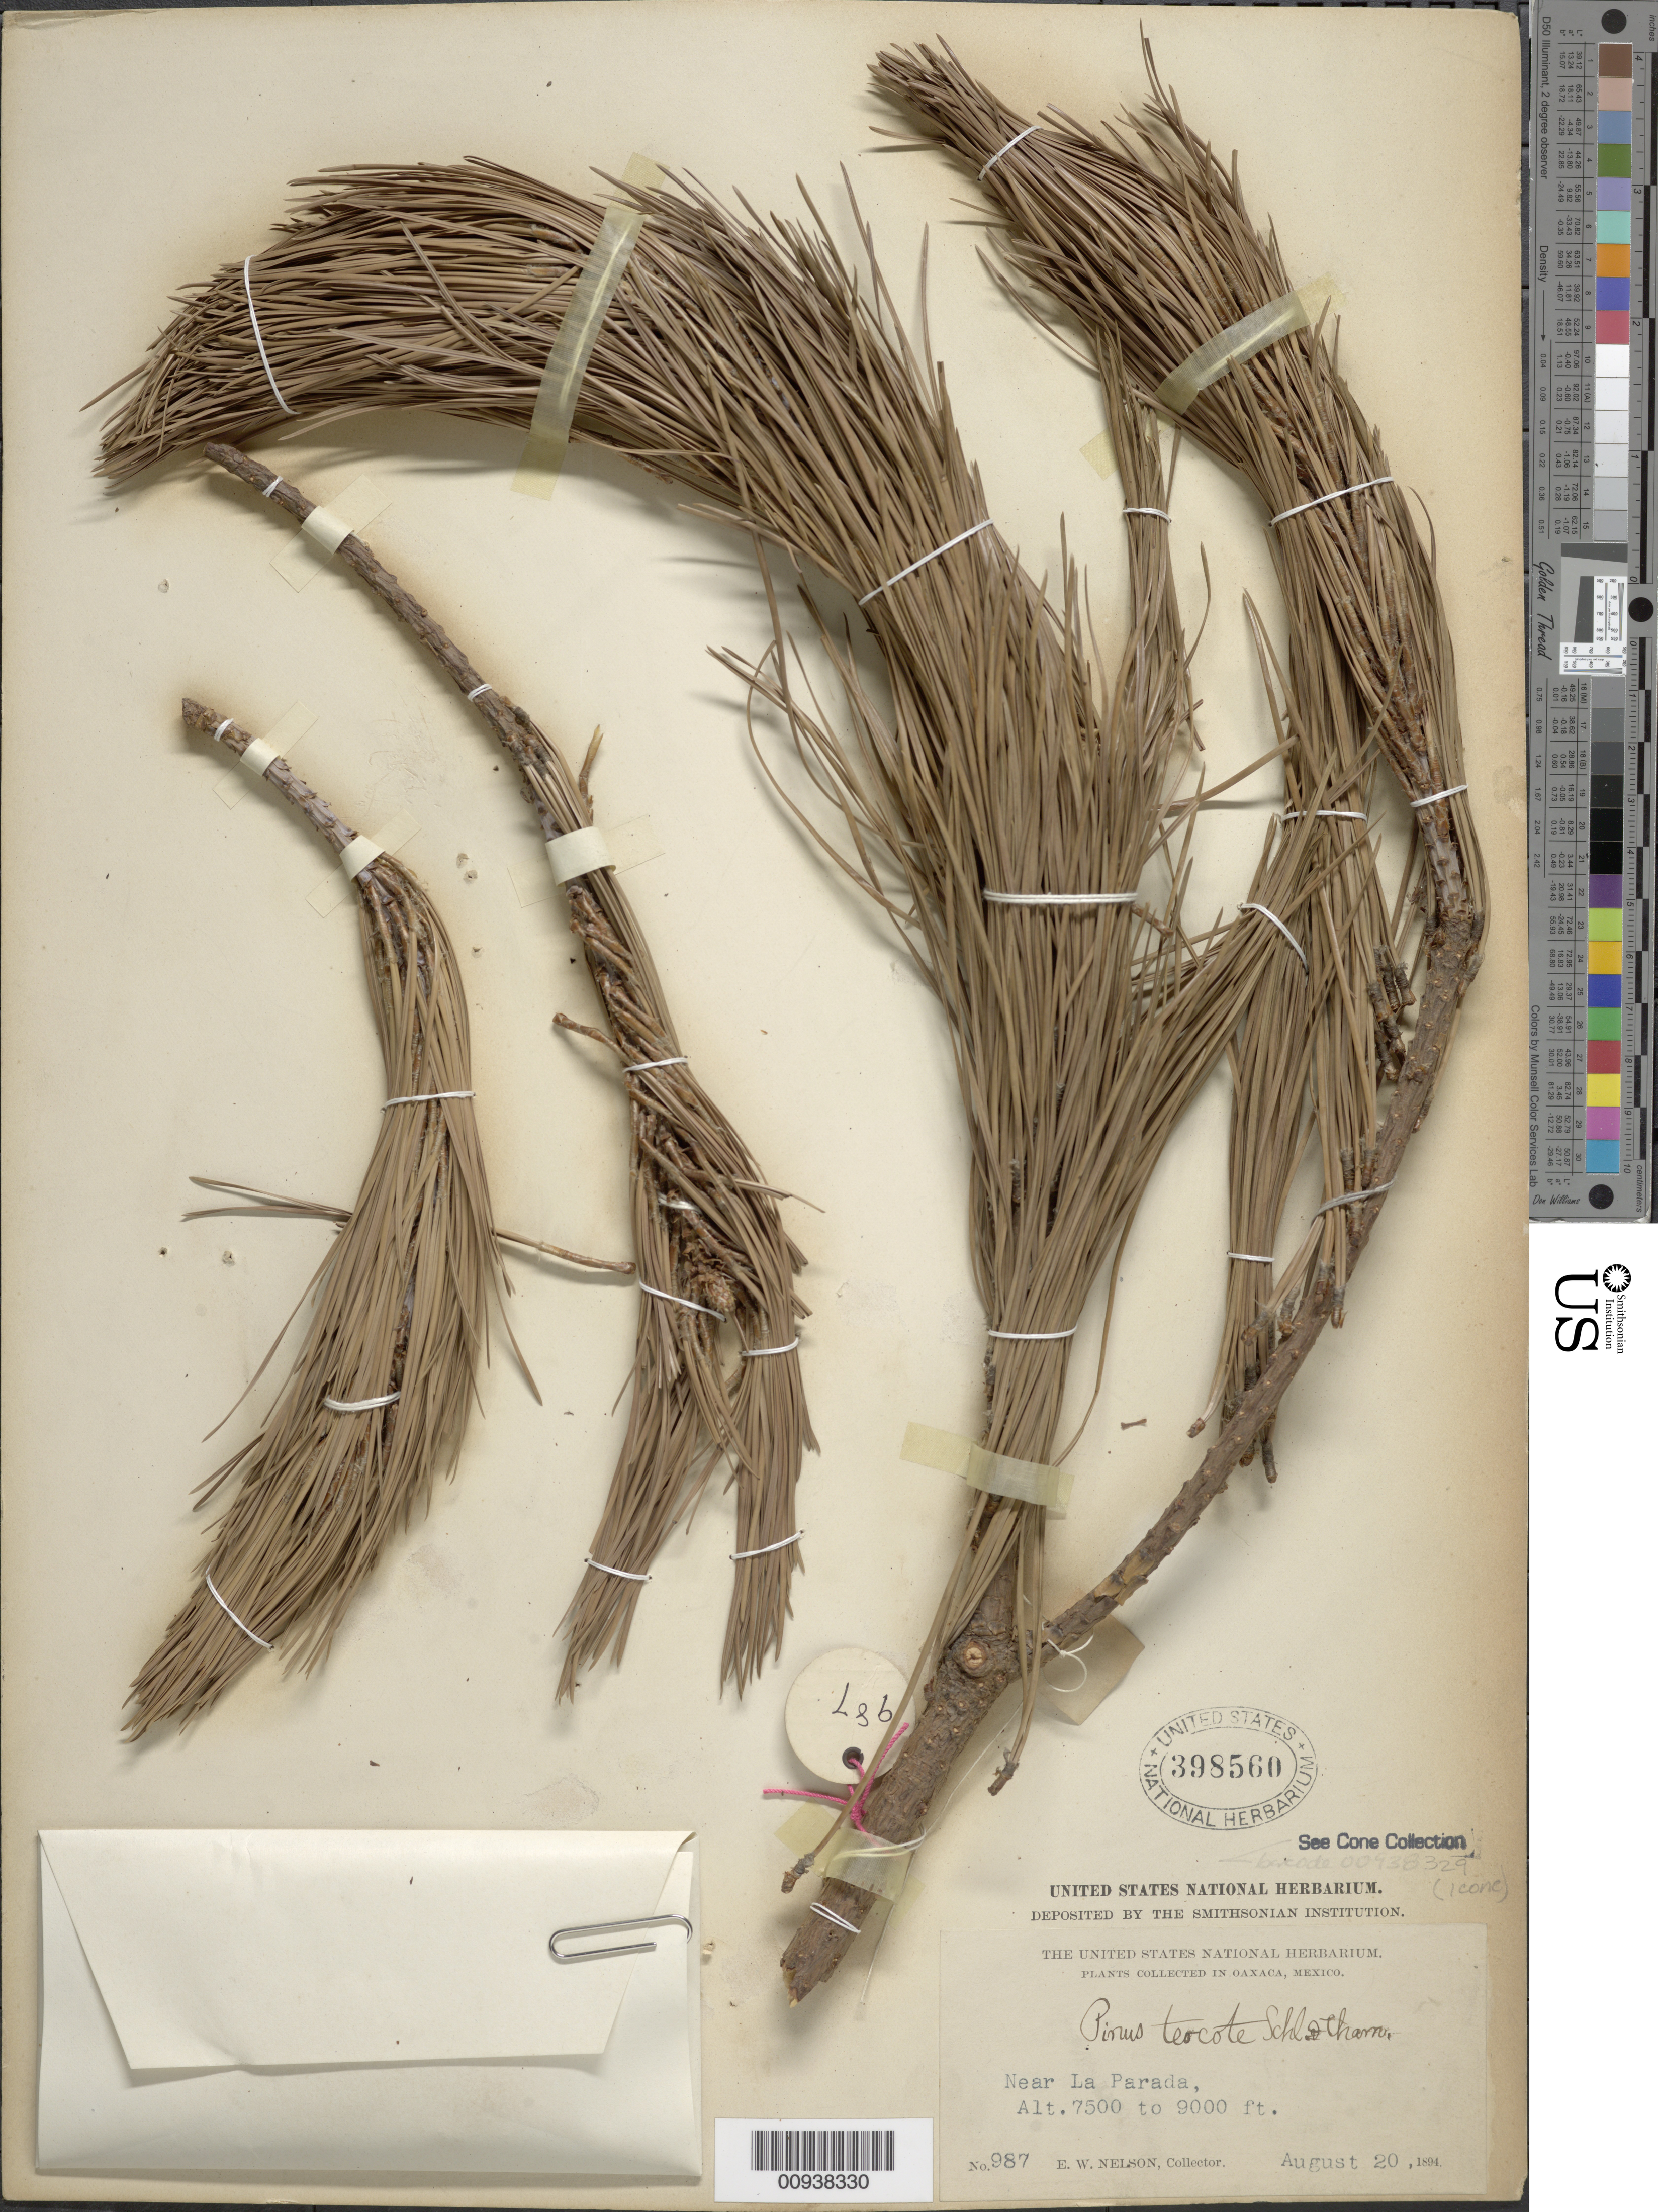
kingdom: Plantae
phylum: Tracheophyta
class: Pinopsida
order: Pinales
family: Pinaceae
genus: Pinus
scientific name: Pinus teocote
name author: Schltdl. & Cham.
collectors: E. W. Nelson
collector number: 987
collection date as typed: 20 Aug 1894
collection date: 1894-08-20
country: Mexico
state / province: Oaxaca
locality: Near La Parada.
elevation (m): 2286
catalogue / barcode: US 398560